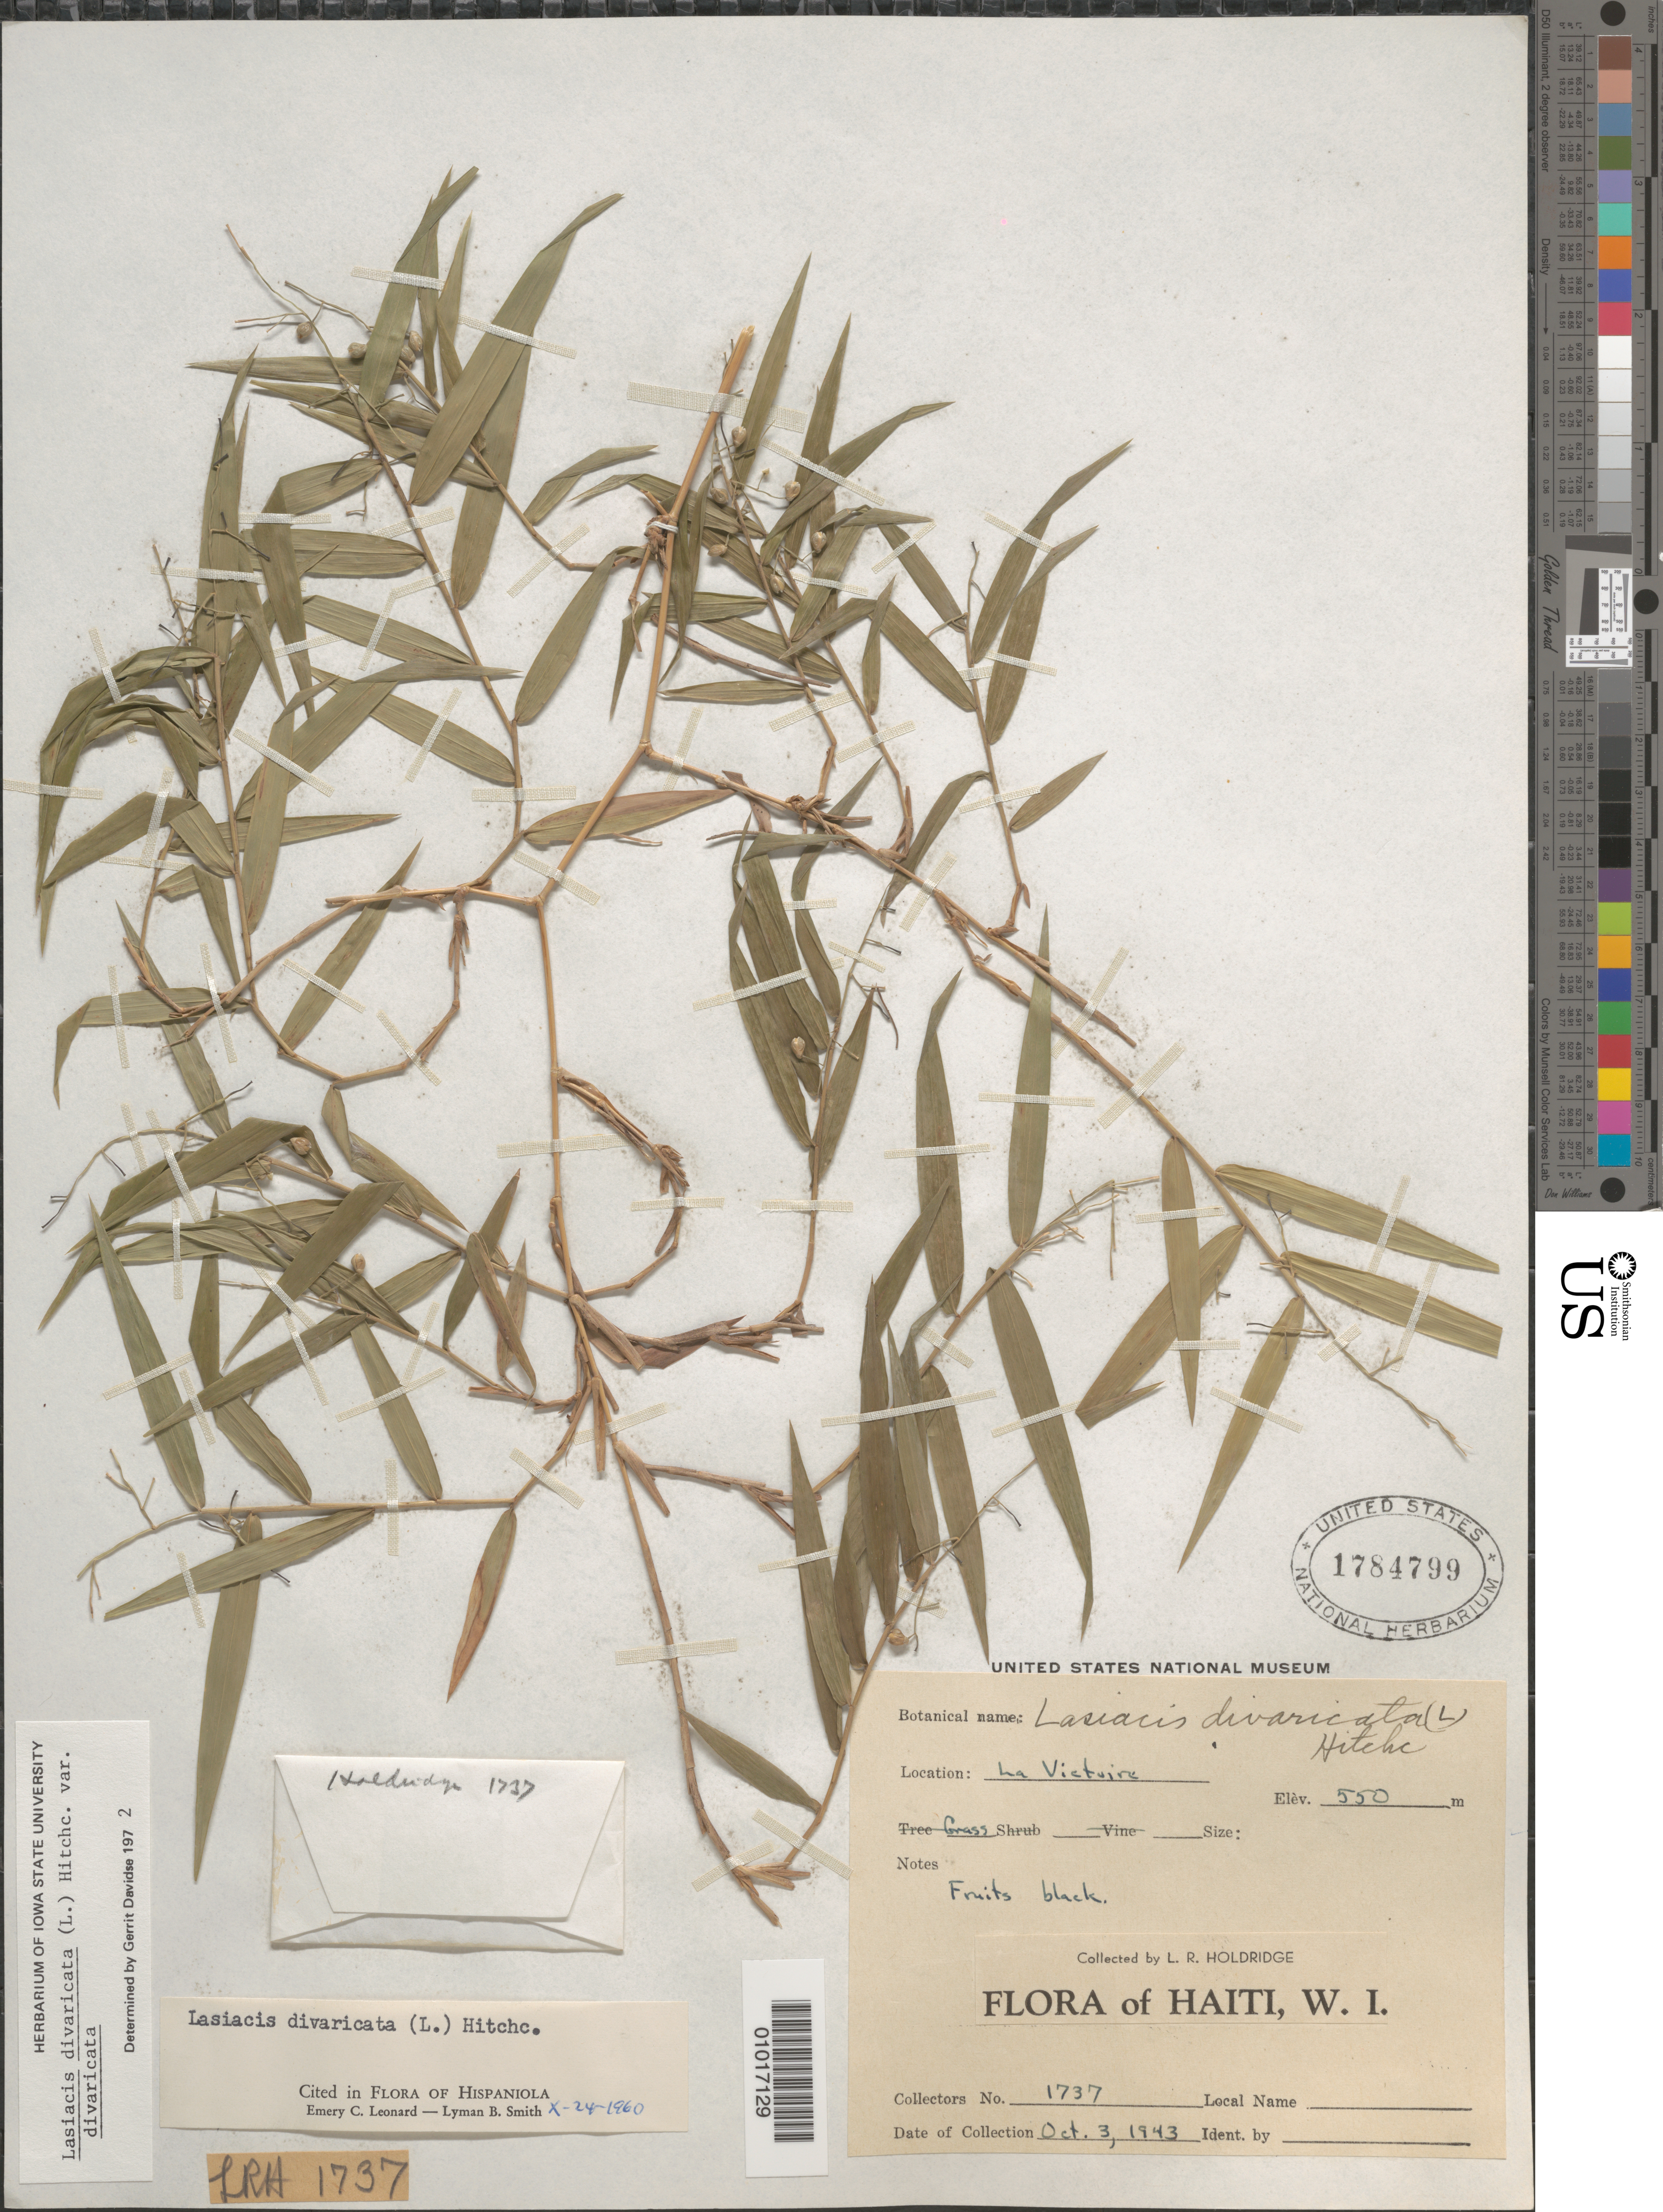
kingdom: Plantae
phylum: Tracheophyta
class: Liliopsida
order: Poales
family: Poaceae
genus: Lasiacis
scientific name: Lasiacis divaricata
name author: (L.) Hitchc.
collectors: L. Holdridge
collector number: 1737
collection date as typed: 03 Oct 1943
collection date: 1943-10-03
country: Haiti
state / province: Nord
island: Hispaniola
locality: La Victoire municipality in the Saint-Raphaël Arrondissement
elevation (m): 550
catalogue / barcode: US 1784799